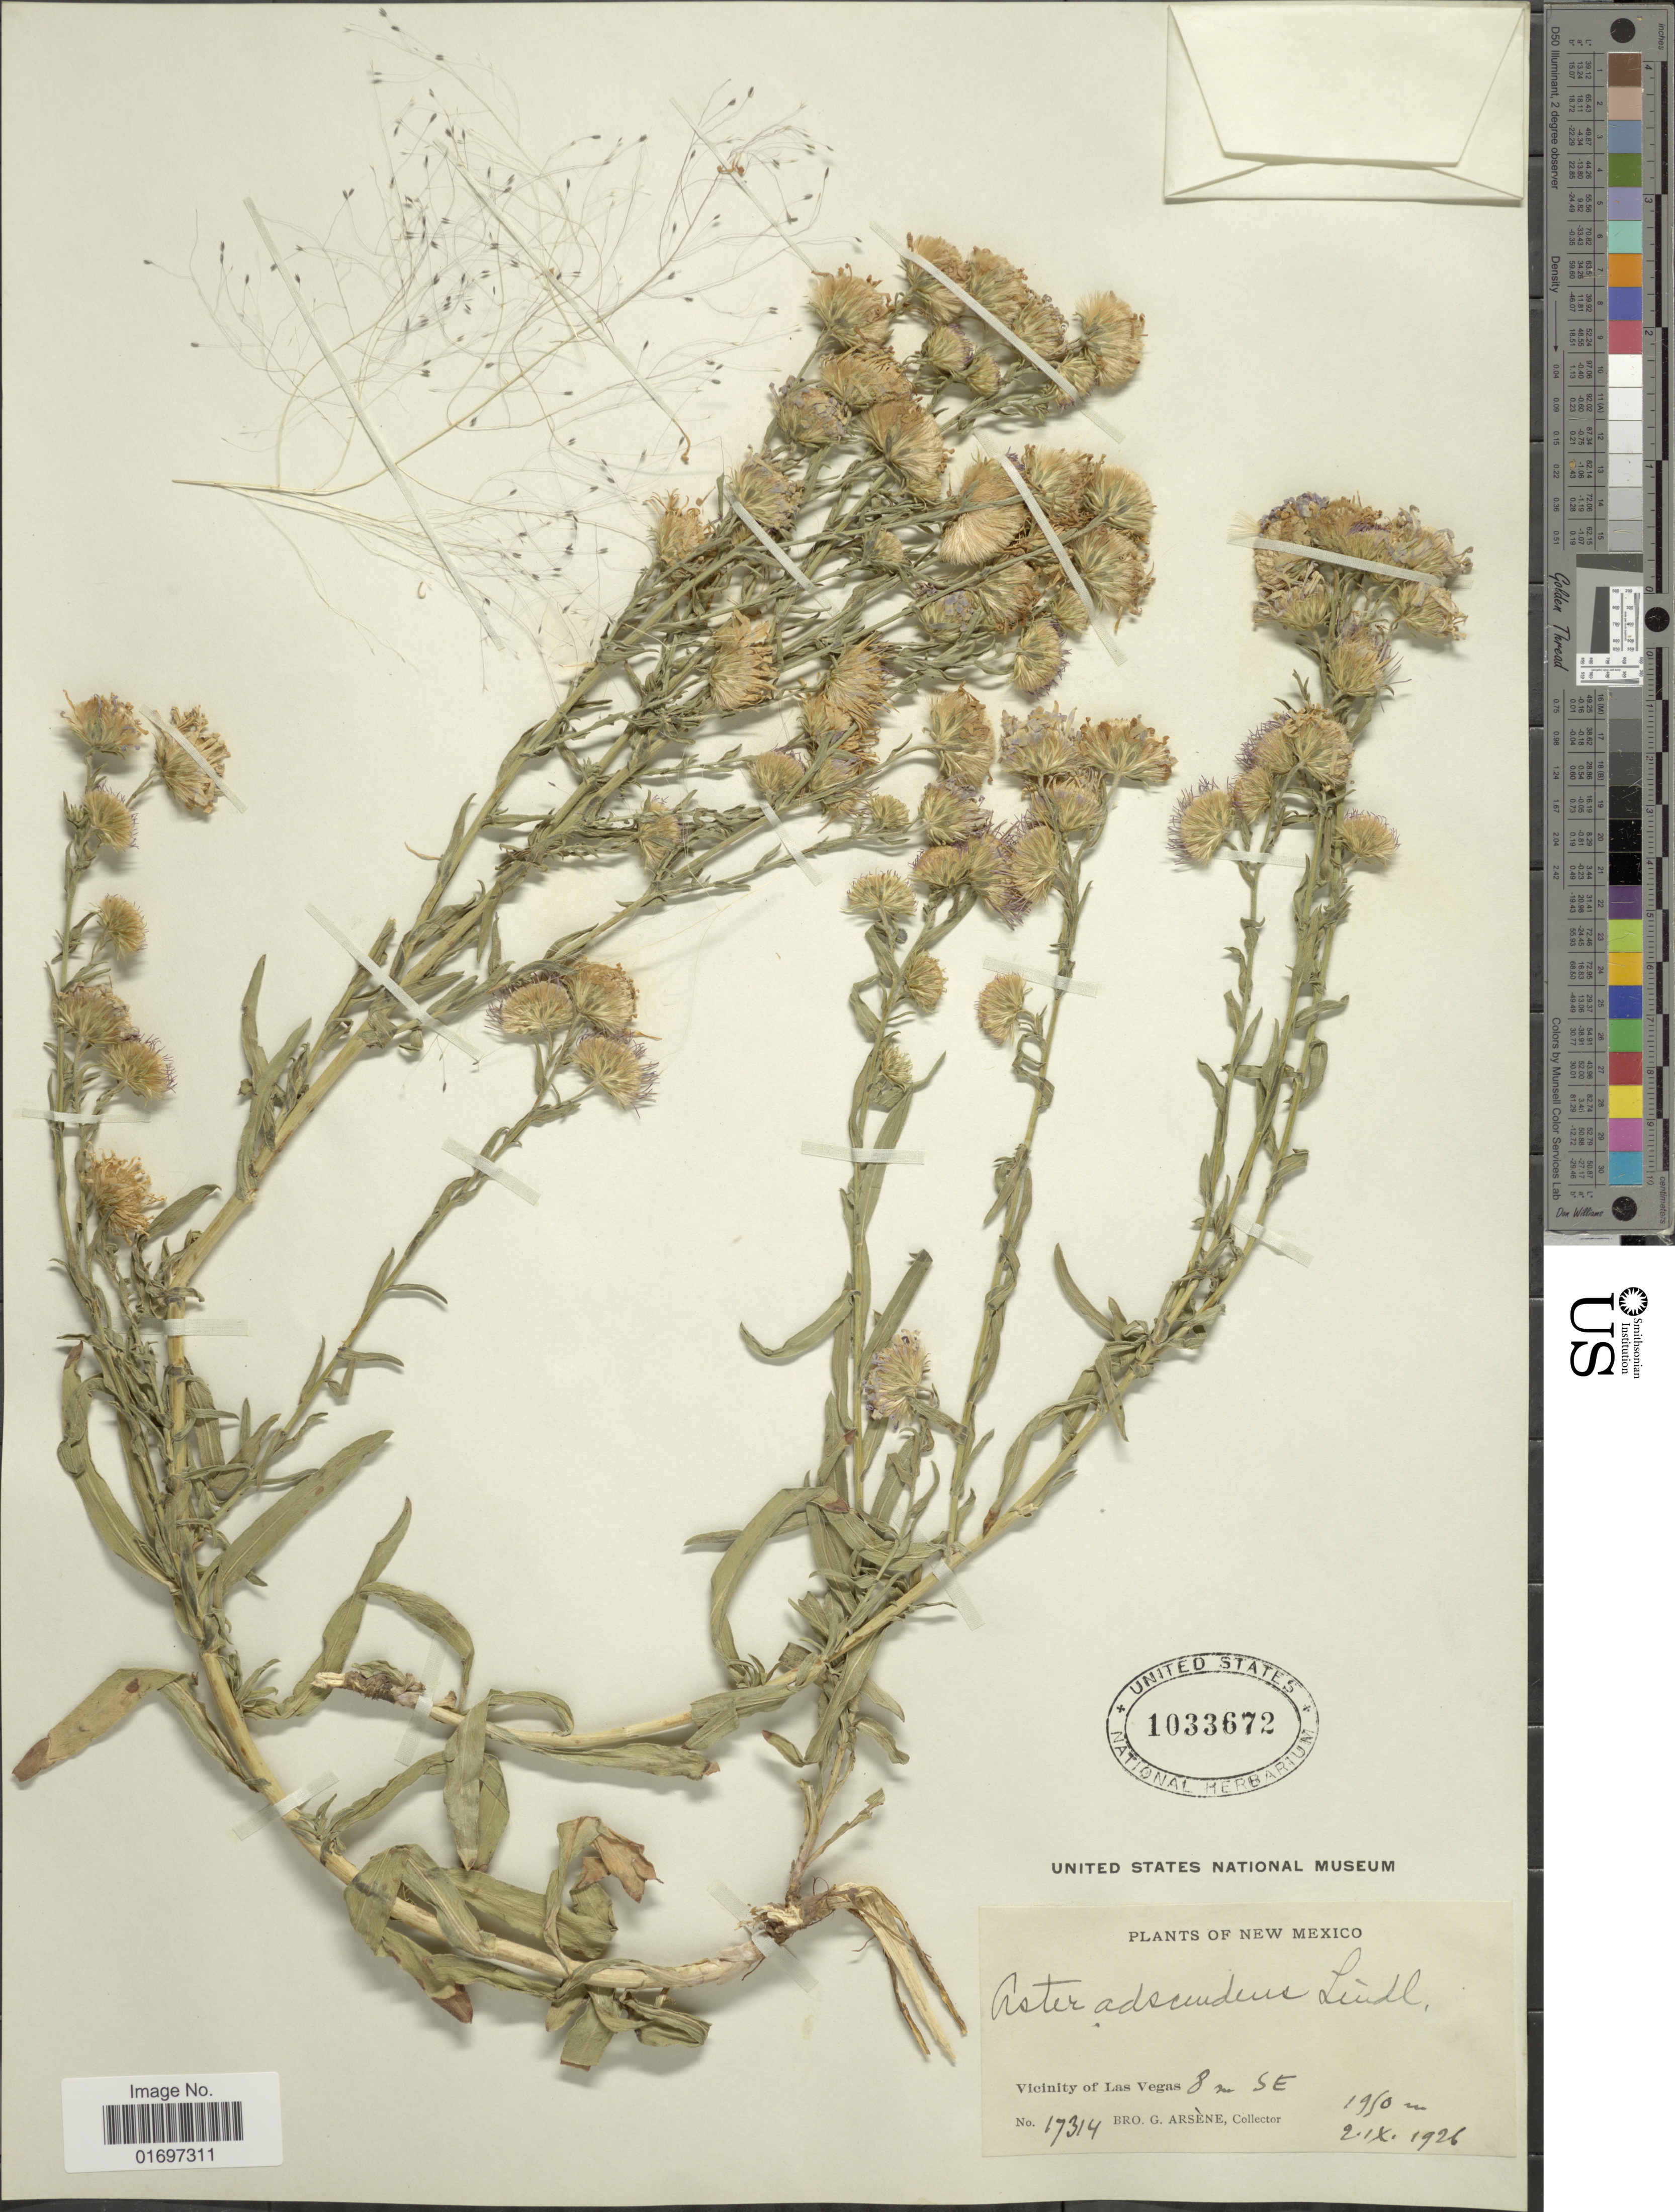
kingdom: Plantae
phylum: Tracheophyta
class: Magnoliopsida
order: Asterales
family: Asteraceae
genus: Symphyotrichum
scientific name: Symphyotrichum ascendens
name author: (Lindl.) G.L. Nesom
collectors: Bro. G. Arsène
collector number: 17314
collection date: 1926-09-02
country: United States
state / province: New Mexico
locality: New Mexico. Vicinity of Las Vegas, 8 m SE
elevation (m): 1950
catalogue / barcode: US 1033672